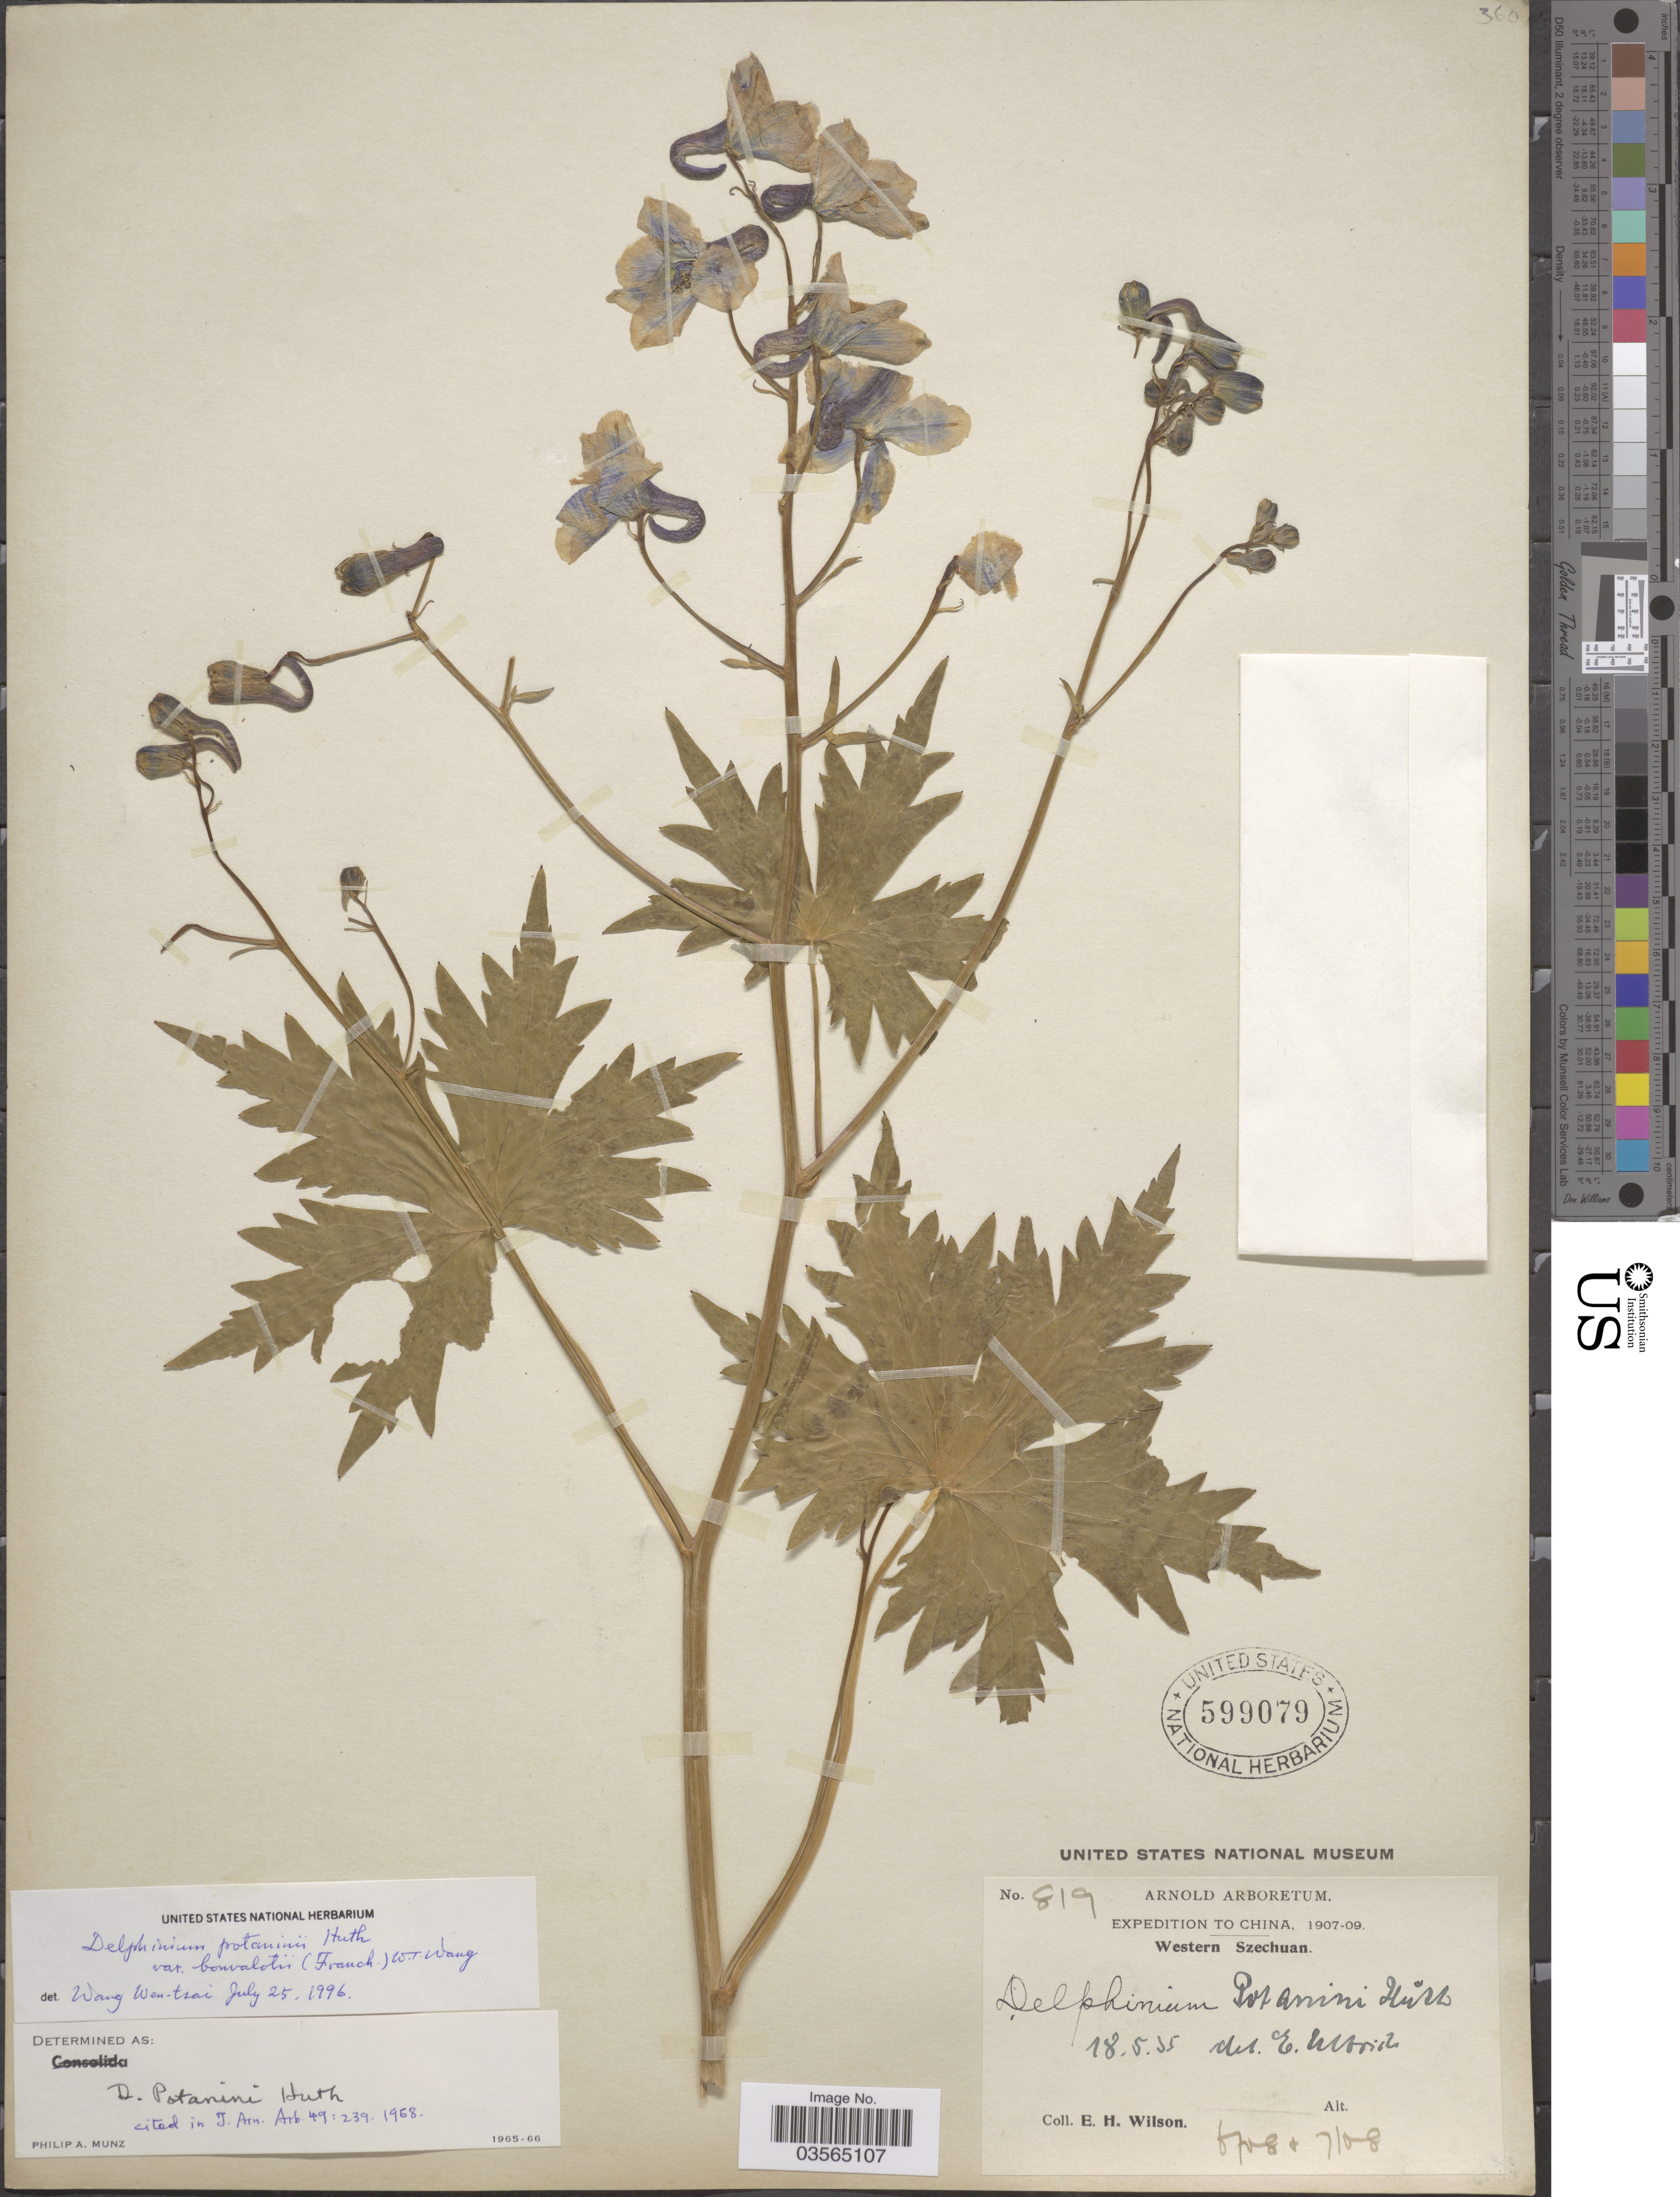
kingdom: Plantae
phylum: Tracheophyta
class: Magnoliopsida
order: Ranunculales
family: Ranunculaceae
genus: Delphinium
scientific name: Delphinium potaninii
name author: Huth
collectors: E. Wilson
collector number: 819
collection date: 1908-06/1908-07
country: China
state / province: Sichuan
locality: Western Szechuan.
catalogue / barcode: US 599079